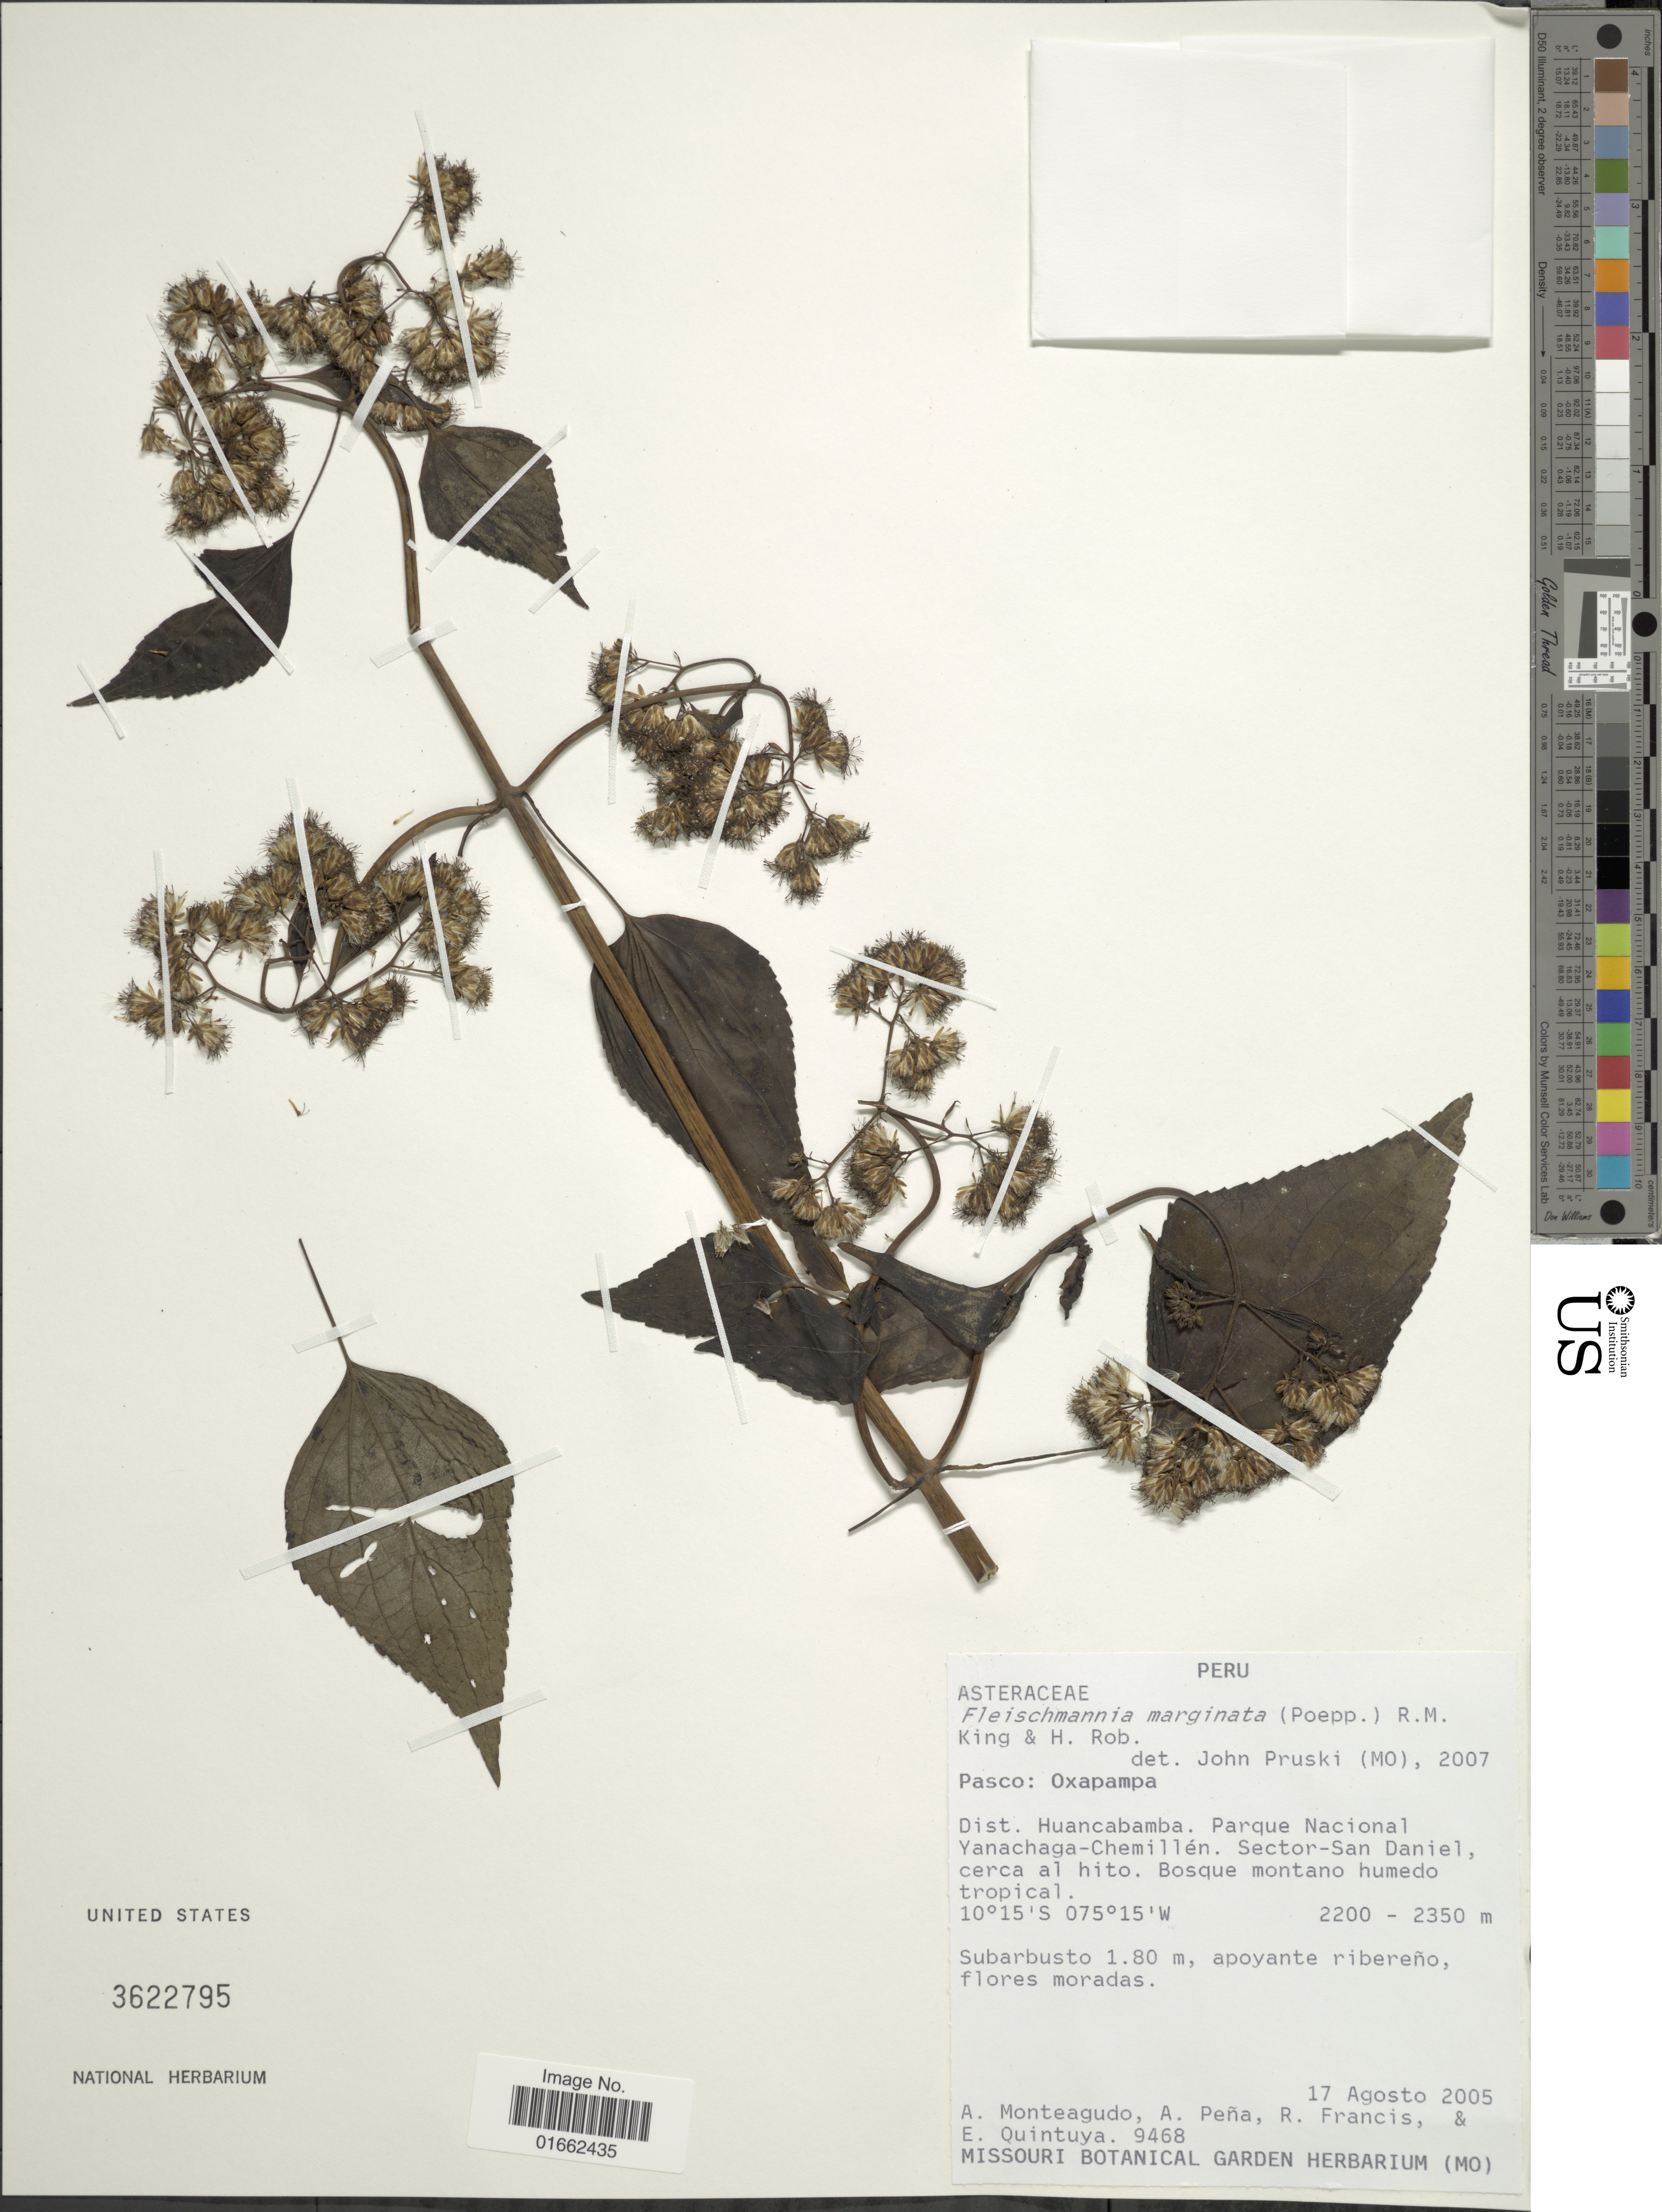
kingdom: Plantae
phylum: Tracheophyta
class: Magnoliopsida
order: Asterales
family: Asteraceae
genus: Fleischmannia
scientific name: Fleischmannia marginata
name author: (Poepp. & Endl.) R.M. King & H. Rob.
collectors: A. Monteagudo, A. Peña, R. Francis & E. Quintuya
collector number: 9468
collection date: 2005-08-17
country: Peru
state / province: Pasco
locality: Pasco: Oxapampa. Dist. Huancabamba. Parque Nacional Yanachaga-Chemillén. Sector-San Daniel, cerca al hito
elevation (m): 2200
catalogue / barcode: US 3622795